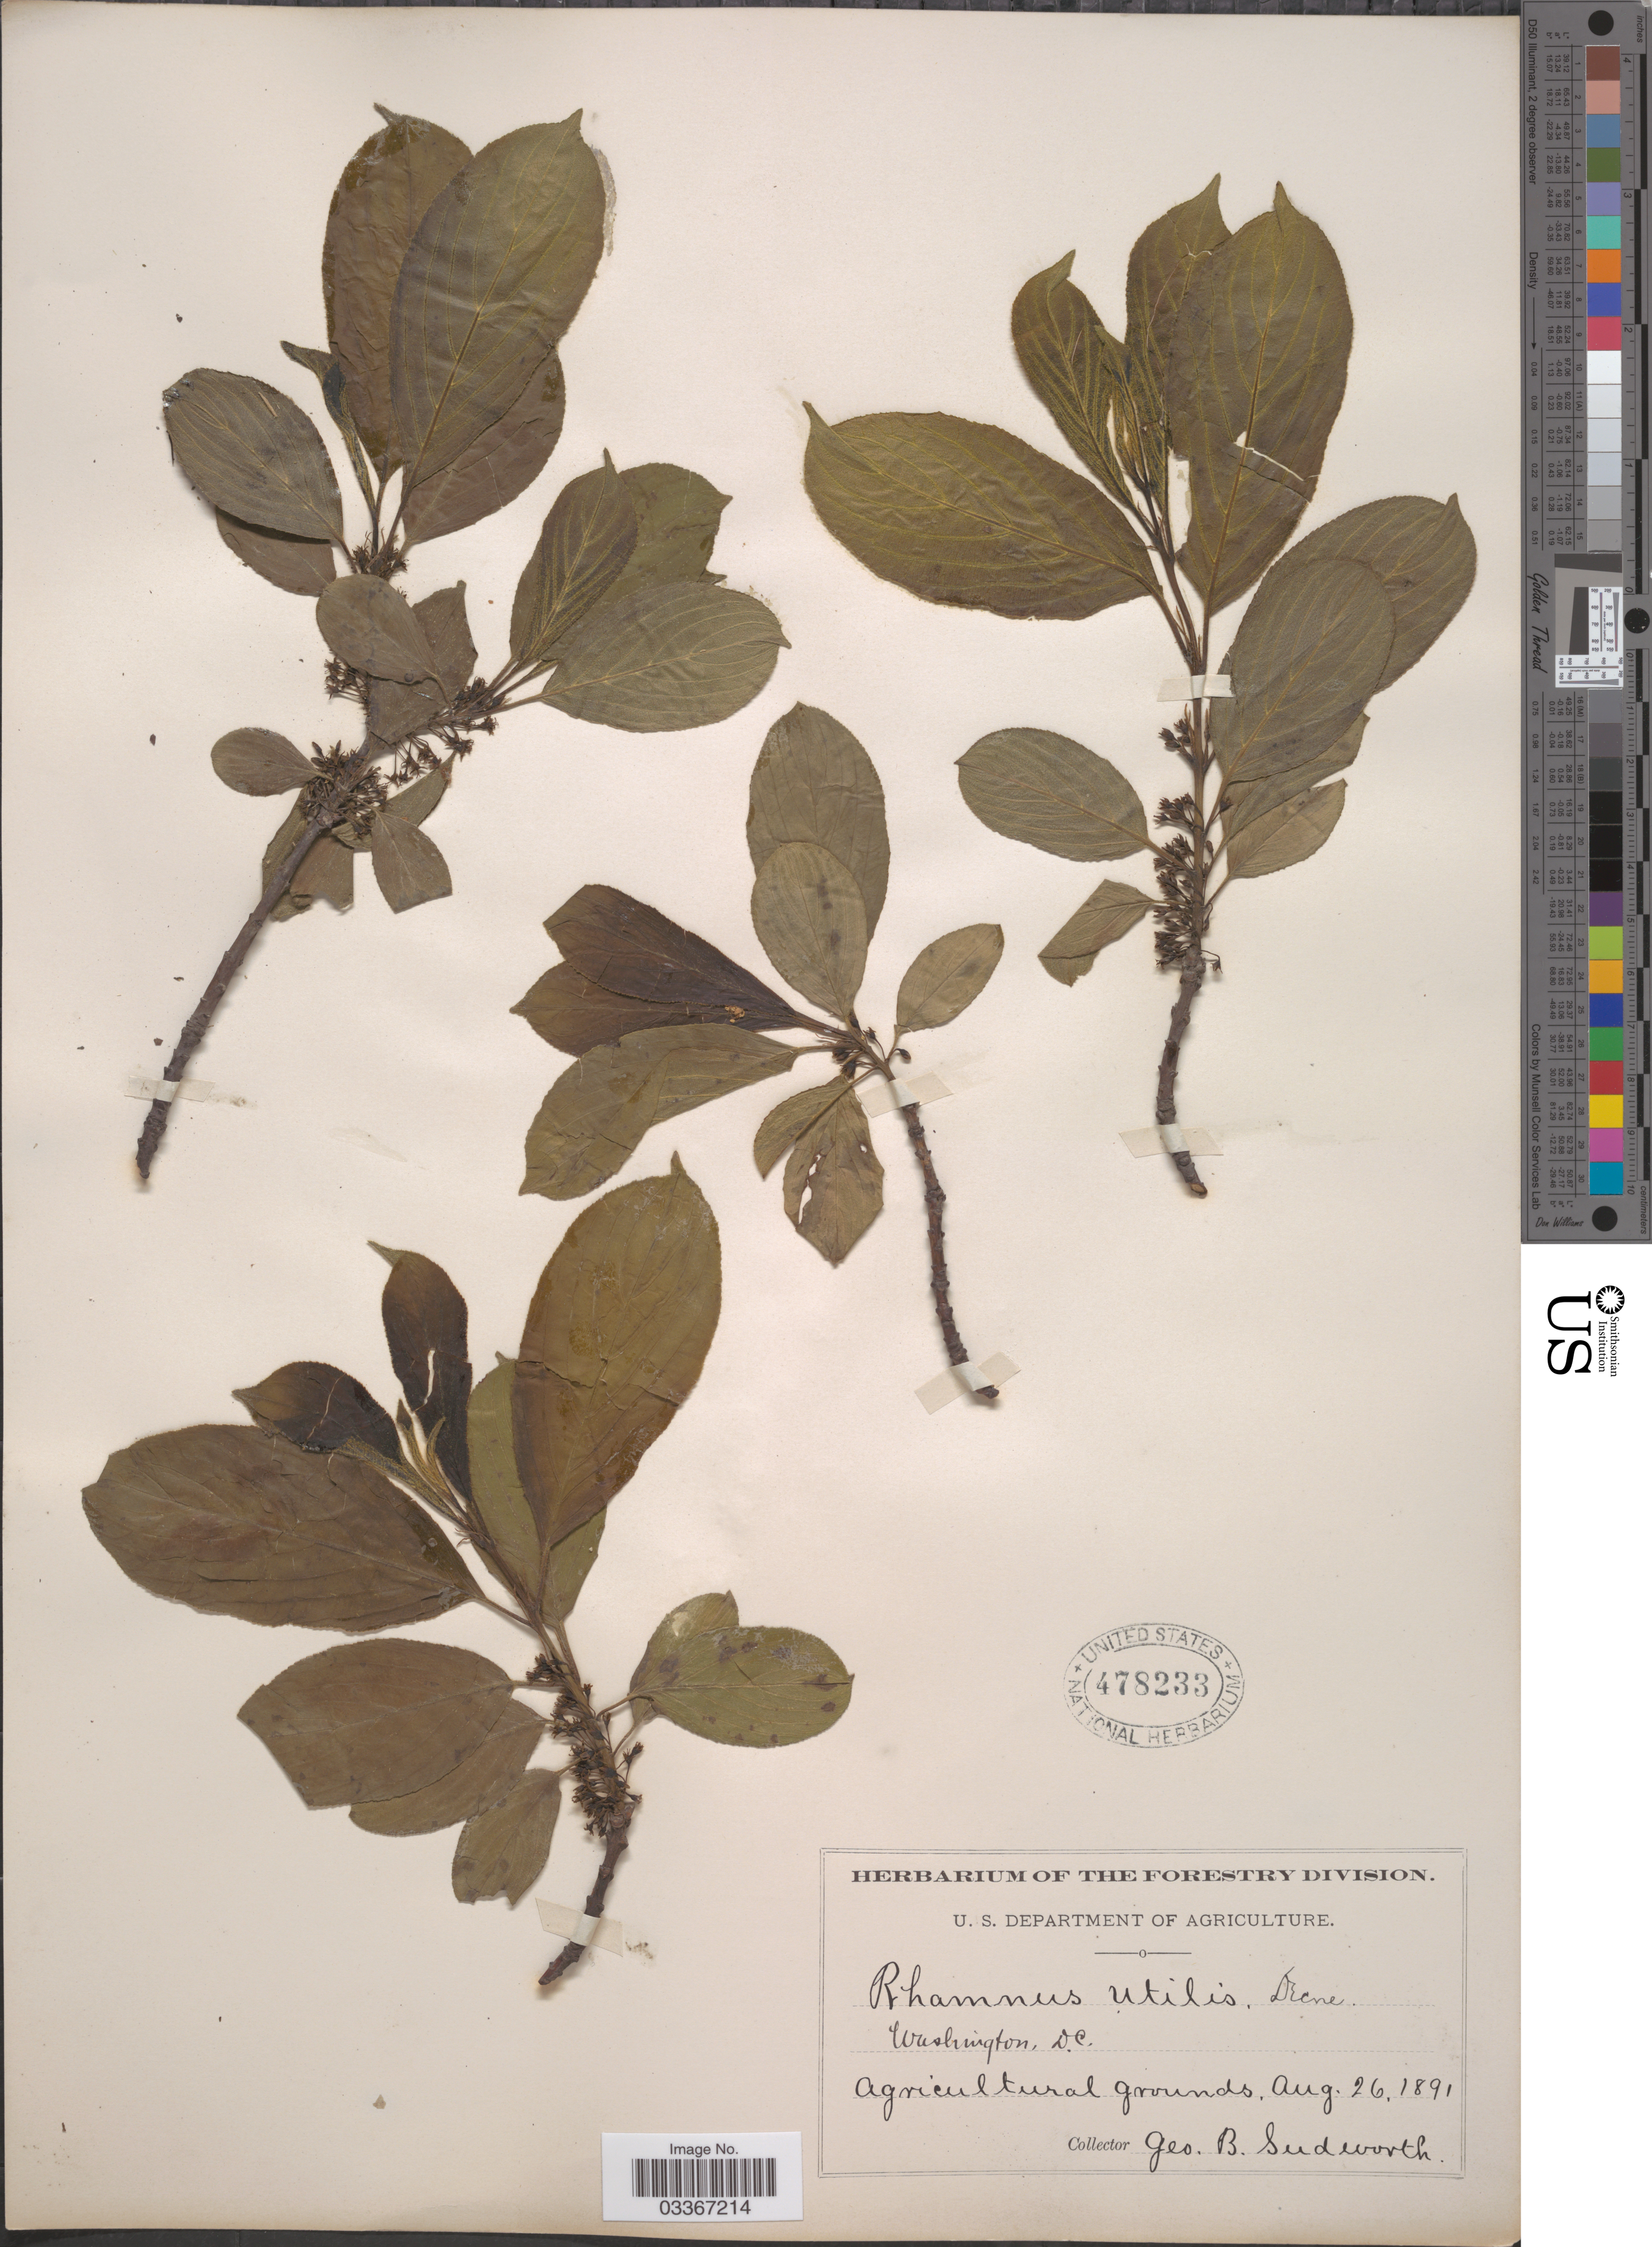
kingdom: Plantae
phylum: Tracheophyta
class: Magnoliopsida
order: Rosales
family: Rhamnaceae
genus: Rhamnus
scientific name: Rhamnus utilis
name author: Decne.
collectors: G. B. Sudworth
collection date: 1891-08-26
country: United States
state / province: District of Columbia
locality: Washington, D.C. Agricultural grounds.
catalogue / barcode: US 478233